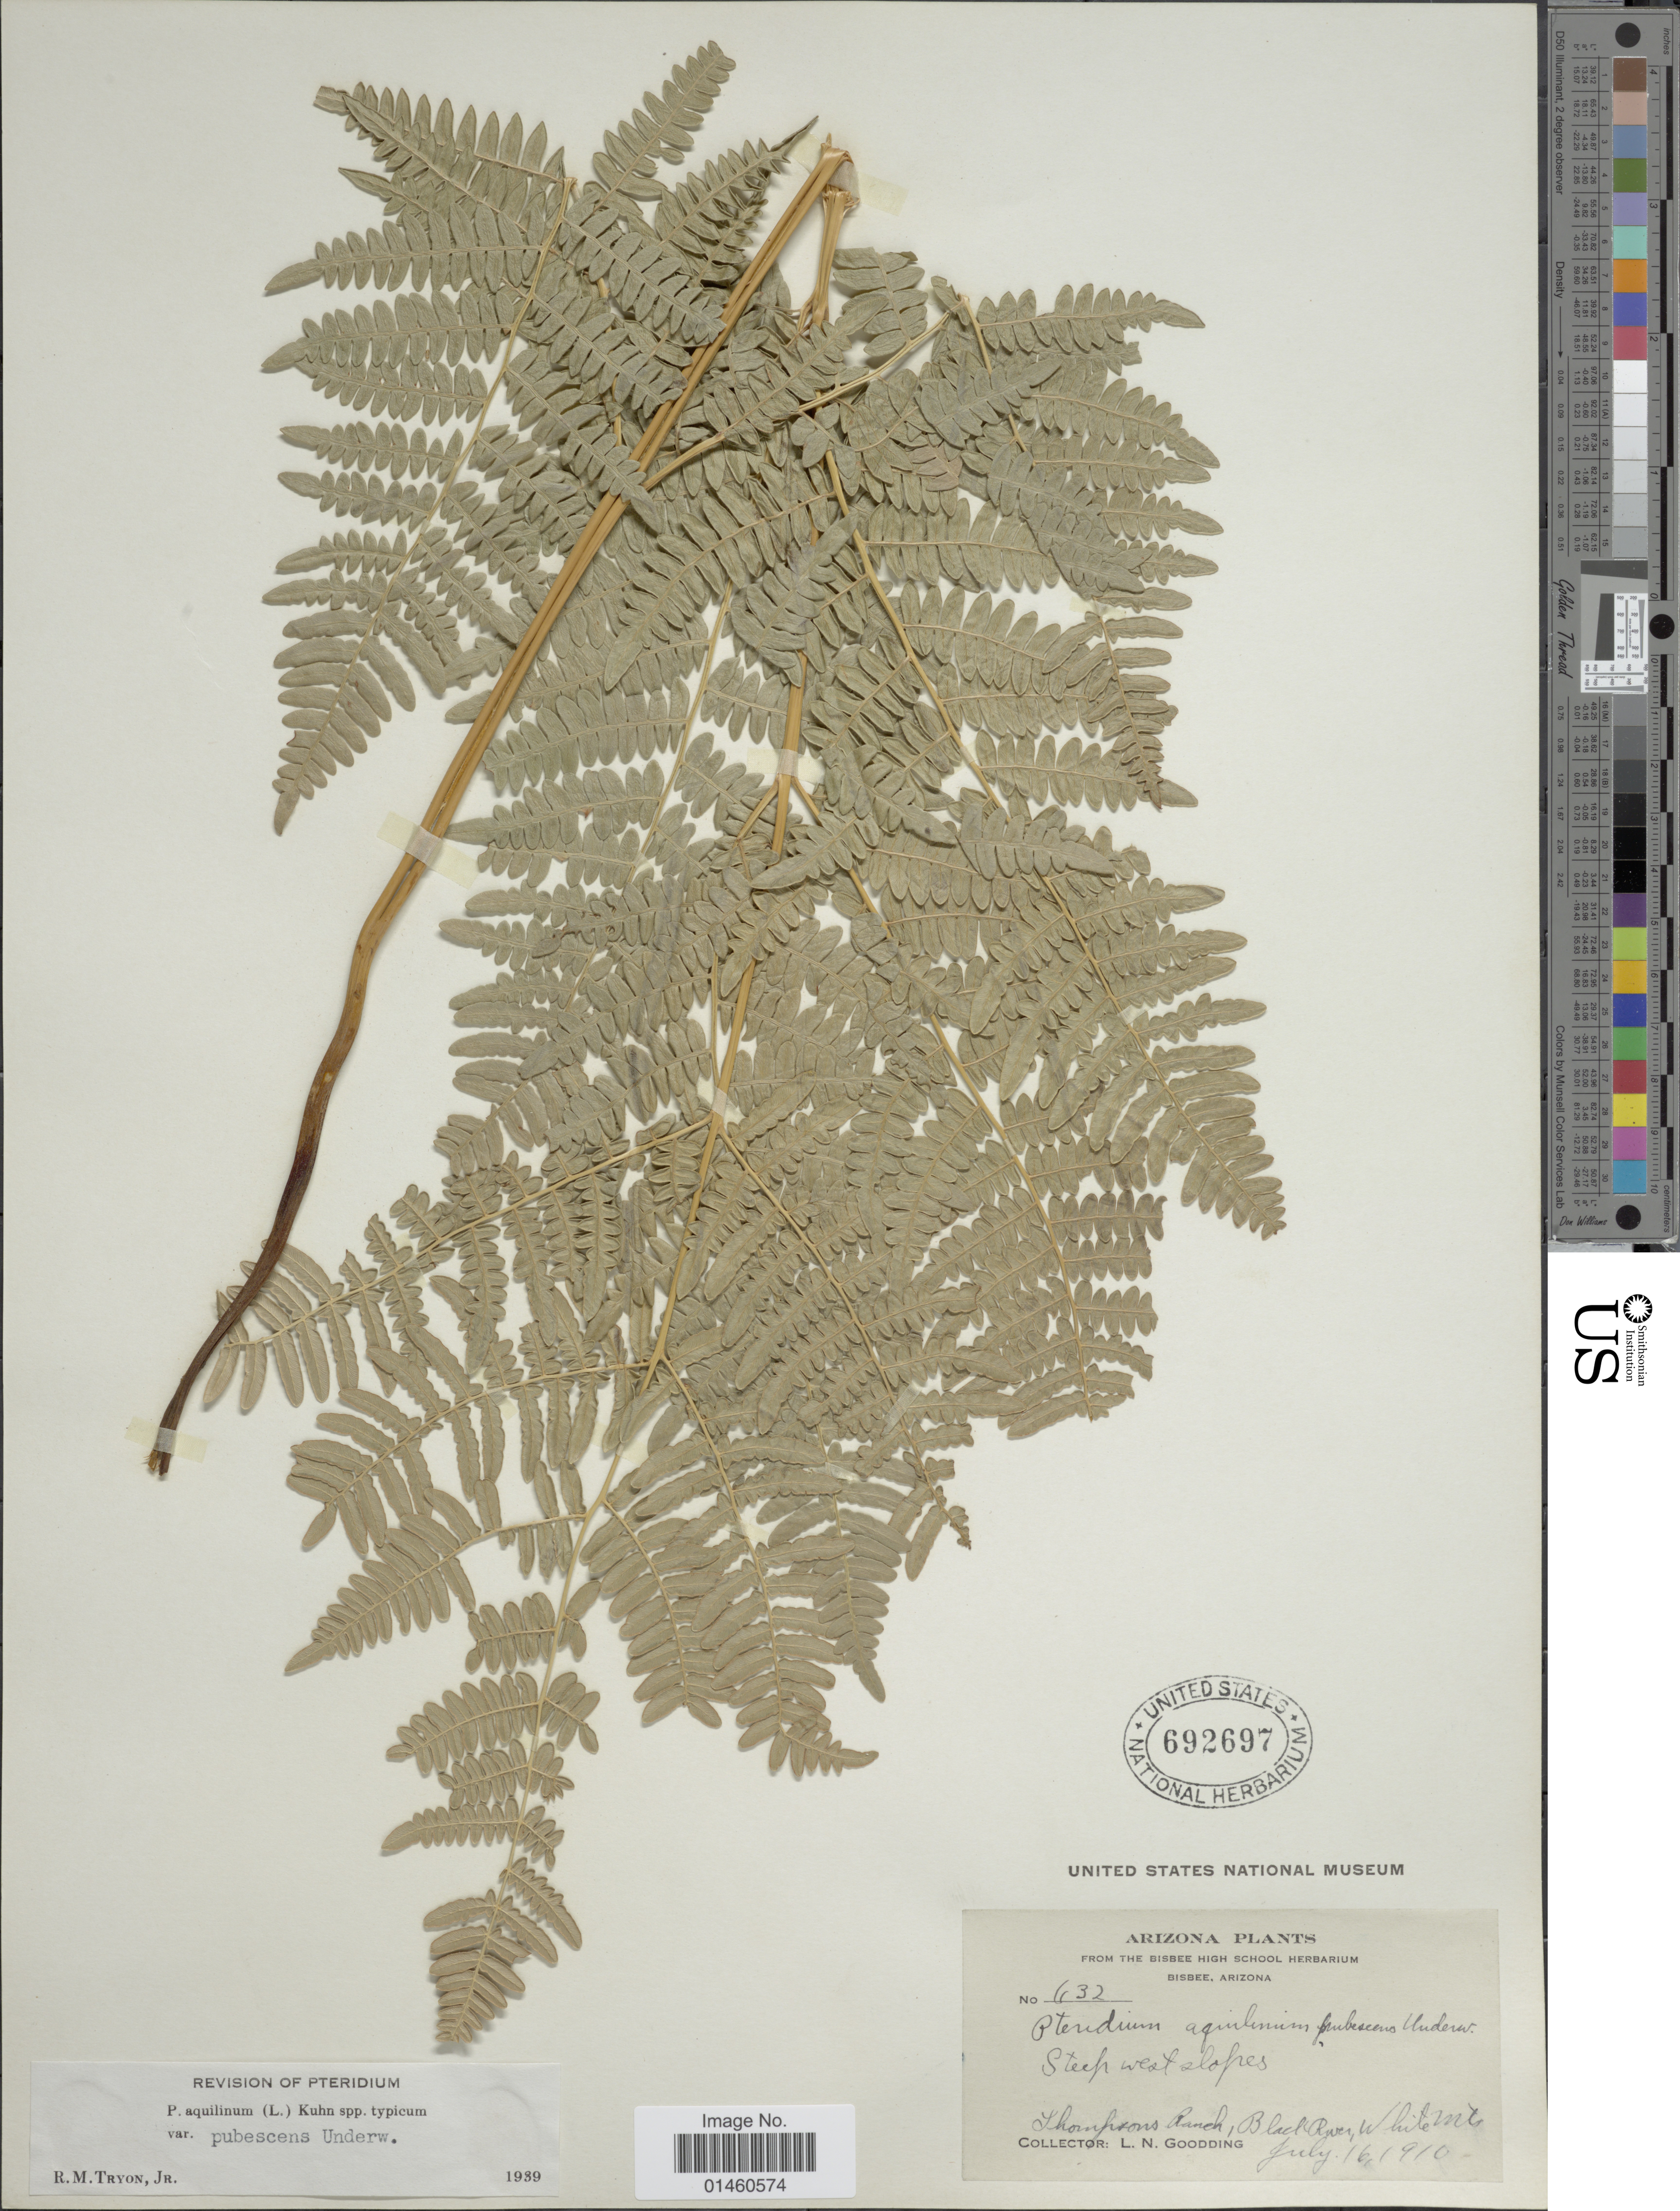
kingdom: Plantae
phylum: Tracheophyta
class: Polypodiopsida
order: Polypodiales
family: Dennstaedtiaceae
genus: Pteridium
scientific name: Pteridium pubescens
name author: (Underw.) Christenh.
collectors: L. N. Goodding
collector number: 1132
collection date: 1910-07-16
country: United States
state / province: Arizona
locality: Thompsons Ranch, Black River, White Mts.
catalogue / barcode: US 692697